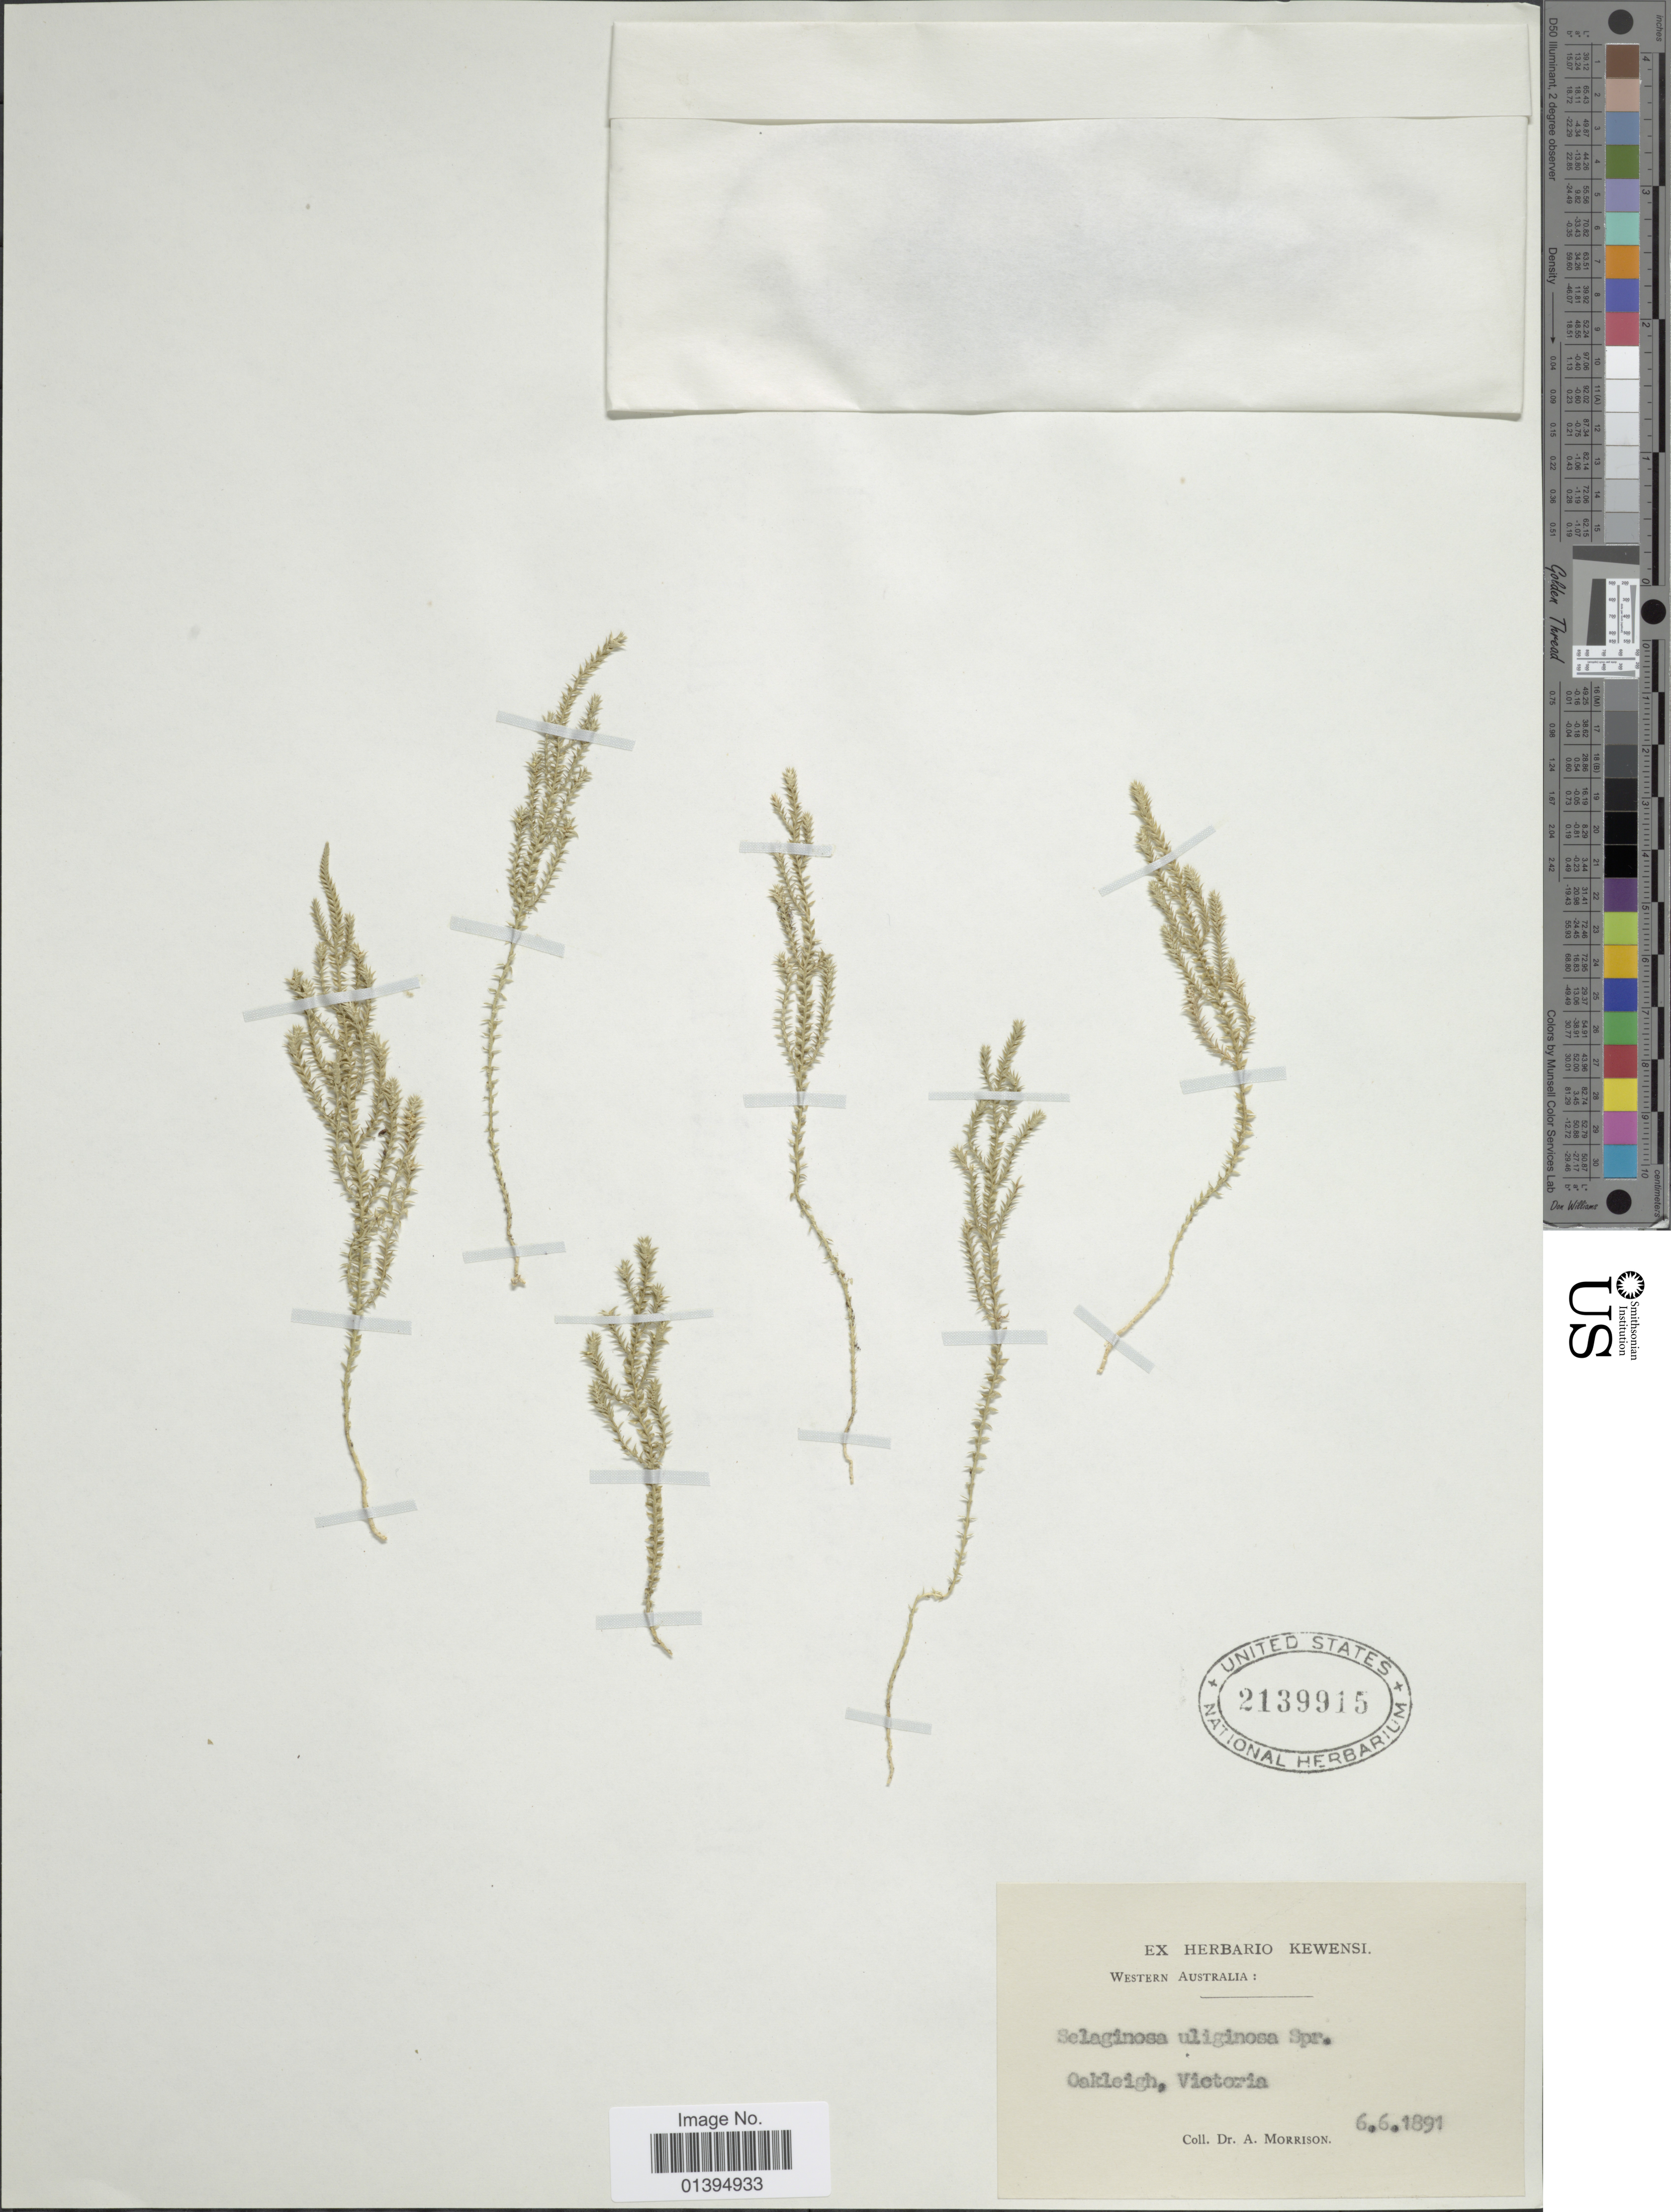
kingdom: Plantae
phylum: Tracheophyta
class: Lycopodiopsida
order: Selaginellales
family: Selaginellaceae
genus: Selaginella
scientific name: Selaginella uliginosa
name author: Spring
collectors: A. Morrison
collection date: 1891-06-06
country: Australia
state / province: Western Australia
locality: Oakleigh, Victoria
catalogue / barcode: US 2139915